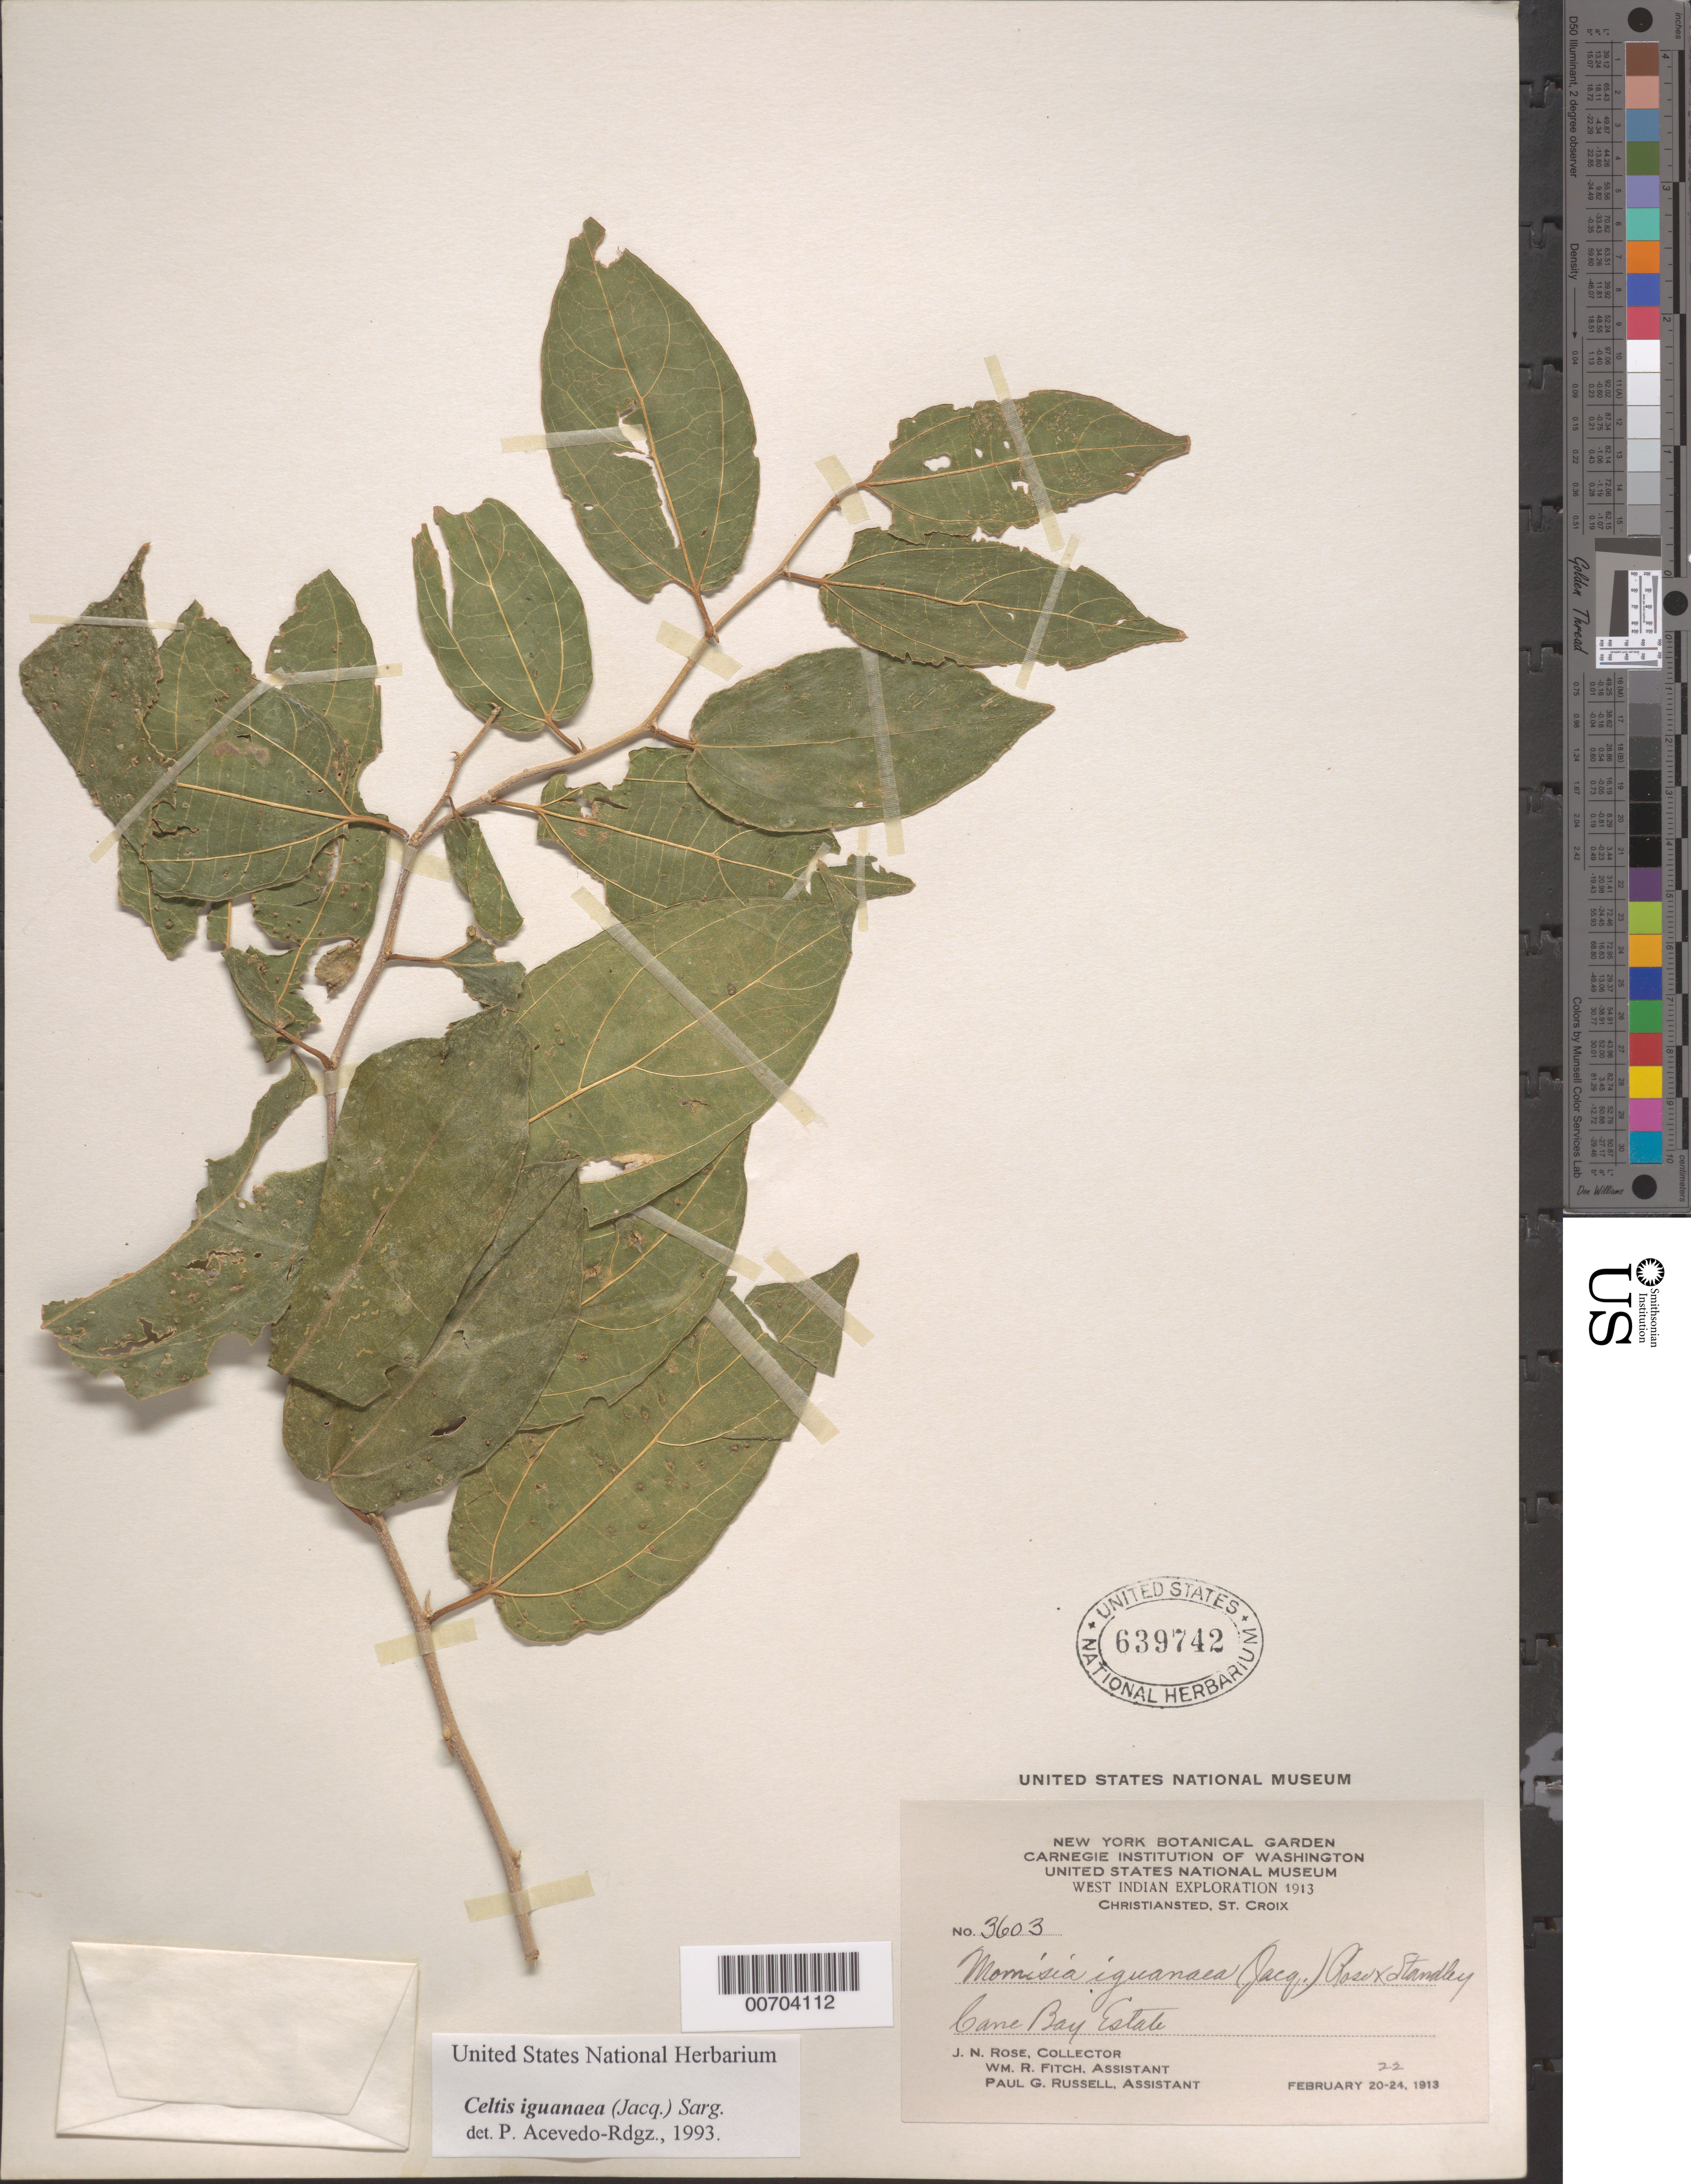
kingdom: Plantae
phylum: Tracheophyta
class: Magnoliopsida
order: Rosales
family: Cannabaceae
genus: Celtis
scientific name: Celtis iguanaea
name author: (Jacq.) Sarg.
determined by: Acevedo-Rodríguez, P., (BOT), Smithsonian Institution - National Museum of Natural History (UNITED STATES)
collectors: J. N. Rose, W. R. Fitch & P. G. Russell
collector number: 3603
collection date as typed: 22 Feb 1913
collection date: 1913-02-22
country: U.S. Virgin Islands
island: St. Croix Island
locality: Christiansted; Cane Bay Estate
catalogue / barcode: US 639742